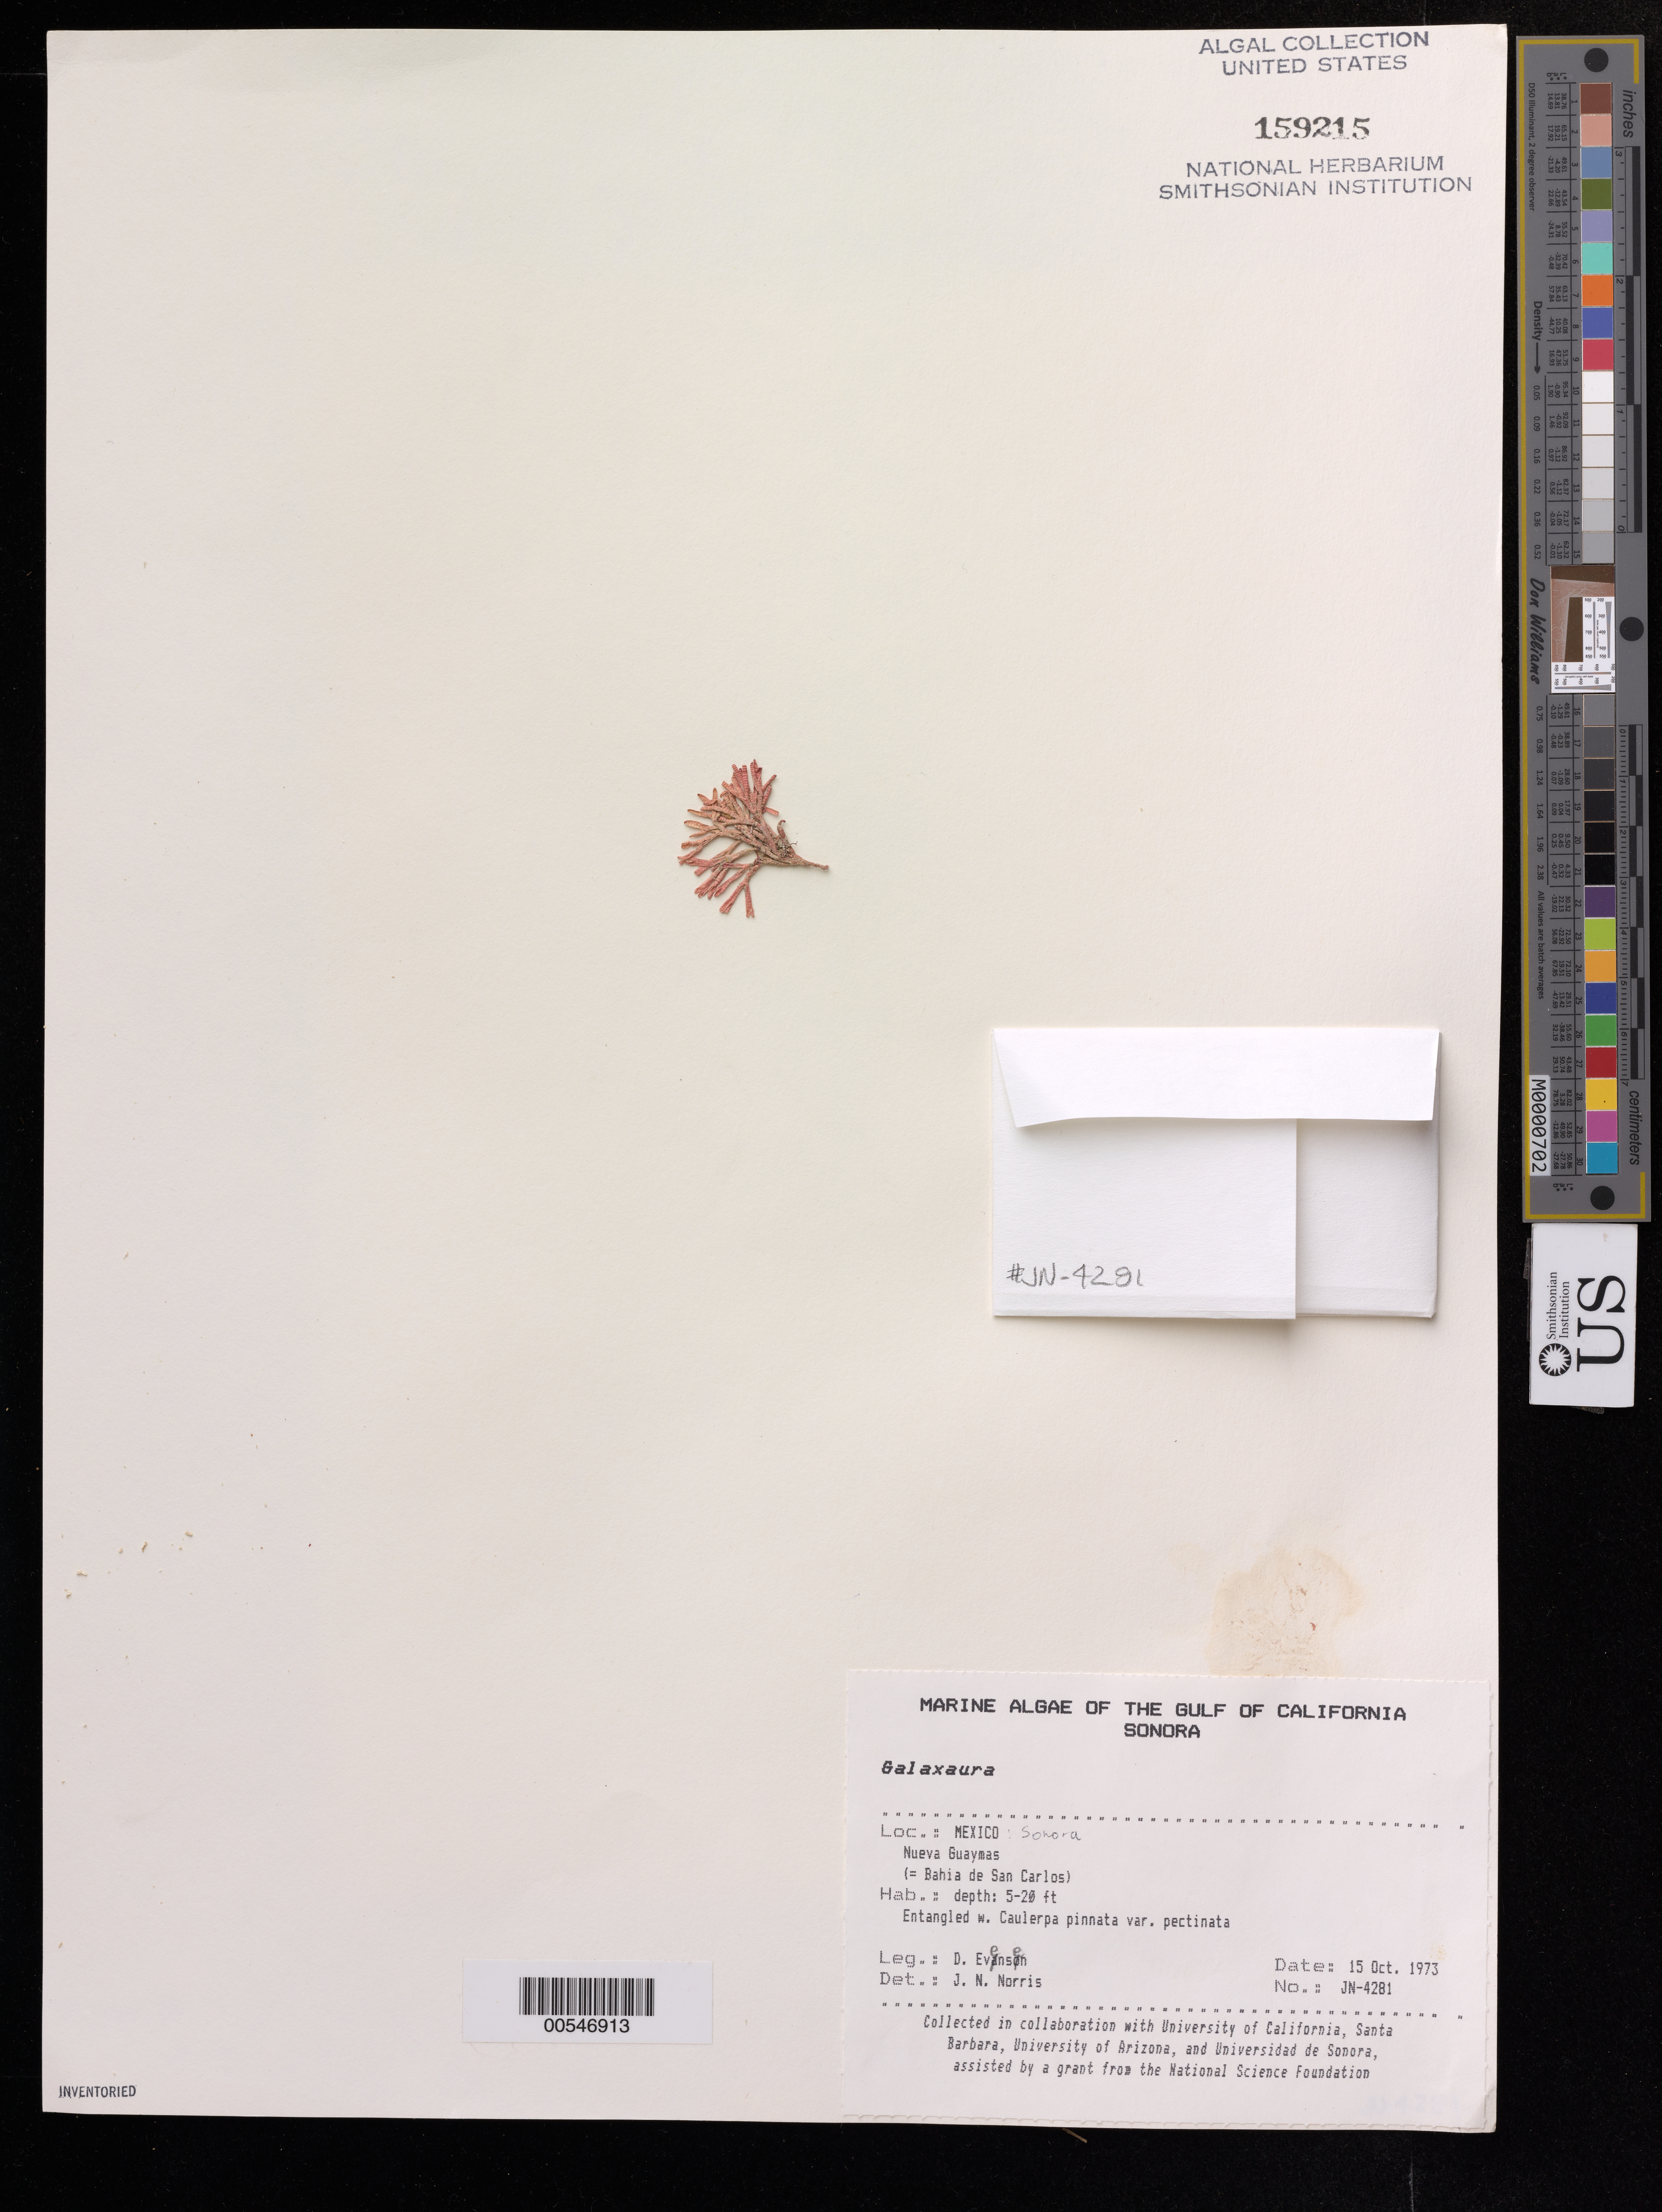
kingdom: Plantae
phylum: Rhodophyta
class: Florideophyceae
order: Nemaliales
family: Galaxauraceae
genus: Galaxaura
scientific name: Galaxaura sp.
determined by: Norris, James N.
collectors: D. Evensen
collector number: JN-4281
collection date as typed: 15 Oct 1973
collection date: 1973-10-15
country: Mexico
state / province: Sonora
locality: Nueva Guaymas (Bahia de San Carlos)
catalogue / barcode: US 159215